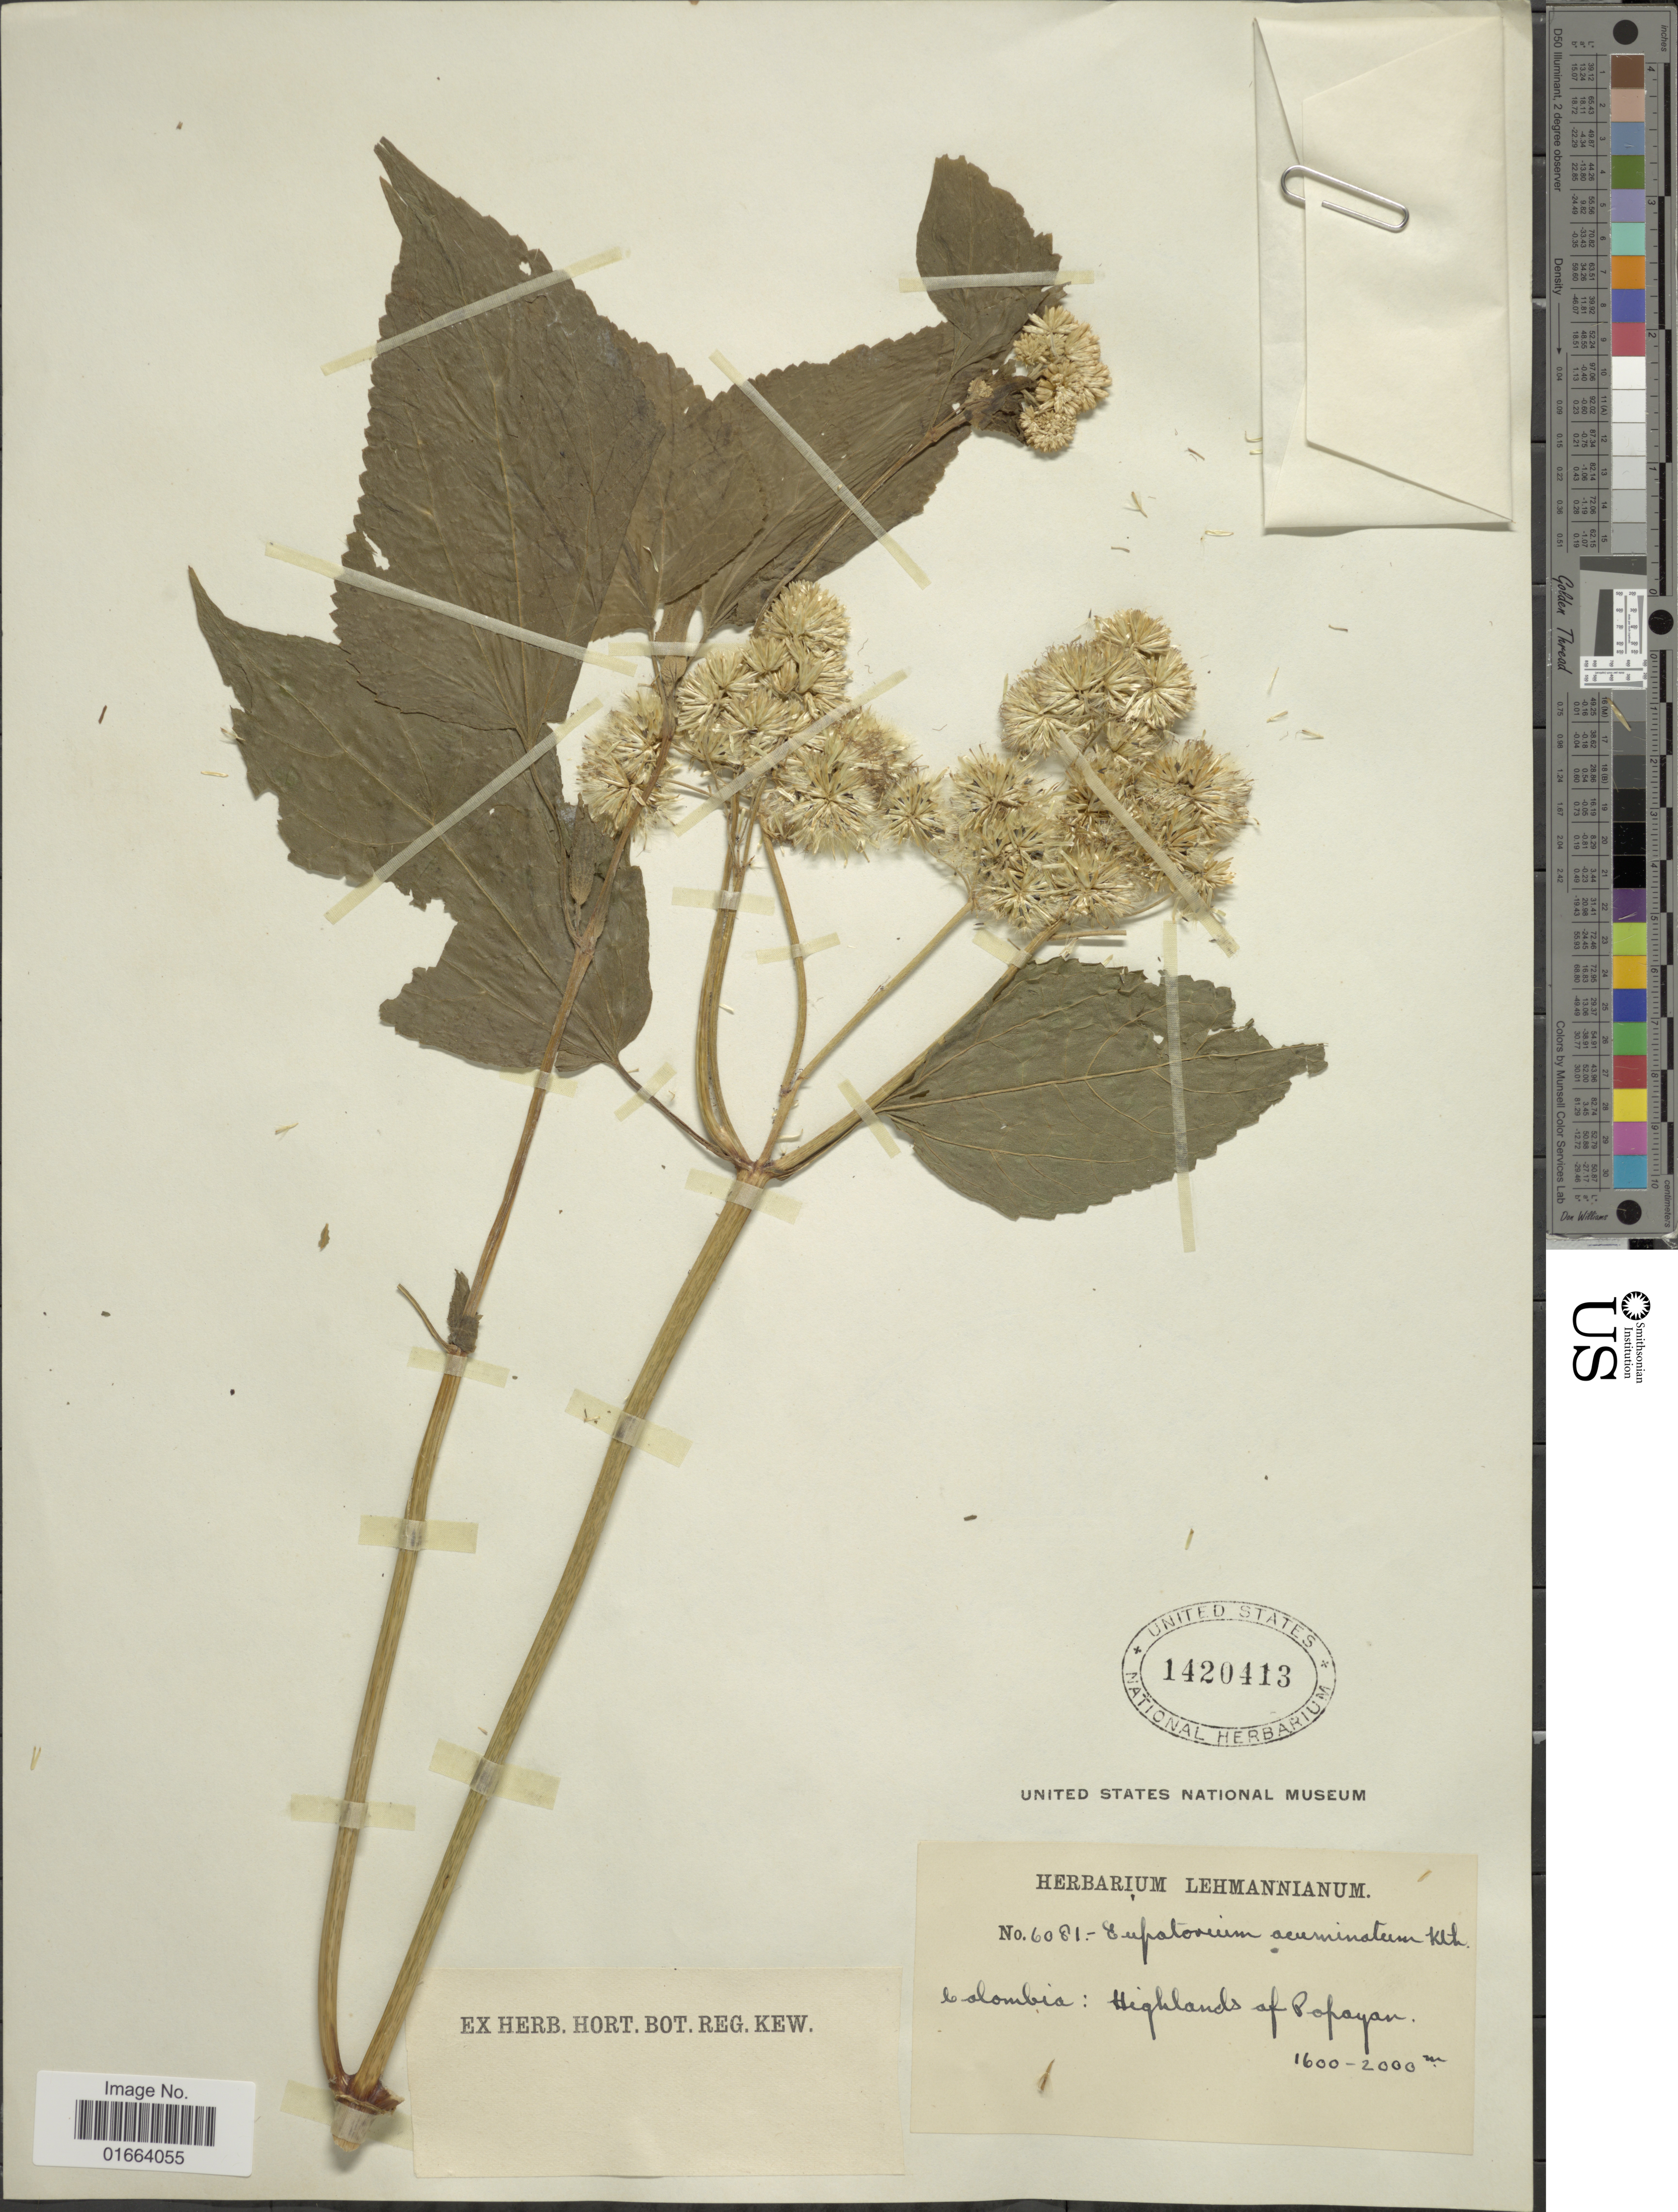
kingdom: Plantae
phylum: Tracheophyta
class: Magnoliopsida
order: Asterales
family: Asteraceae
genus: Critoniella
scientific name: Critoniella acuminata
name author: (Kunth) R.M. King & H. Rob.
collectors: ex herb. Lehmannianum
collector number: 6081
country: Colombia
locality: Highlands of Popayan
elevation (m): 1600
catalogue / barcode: US 1420413